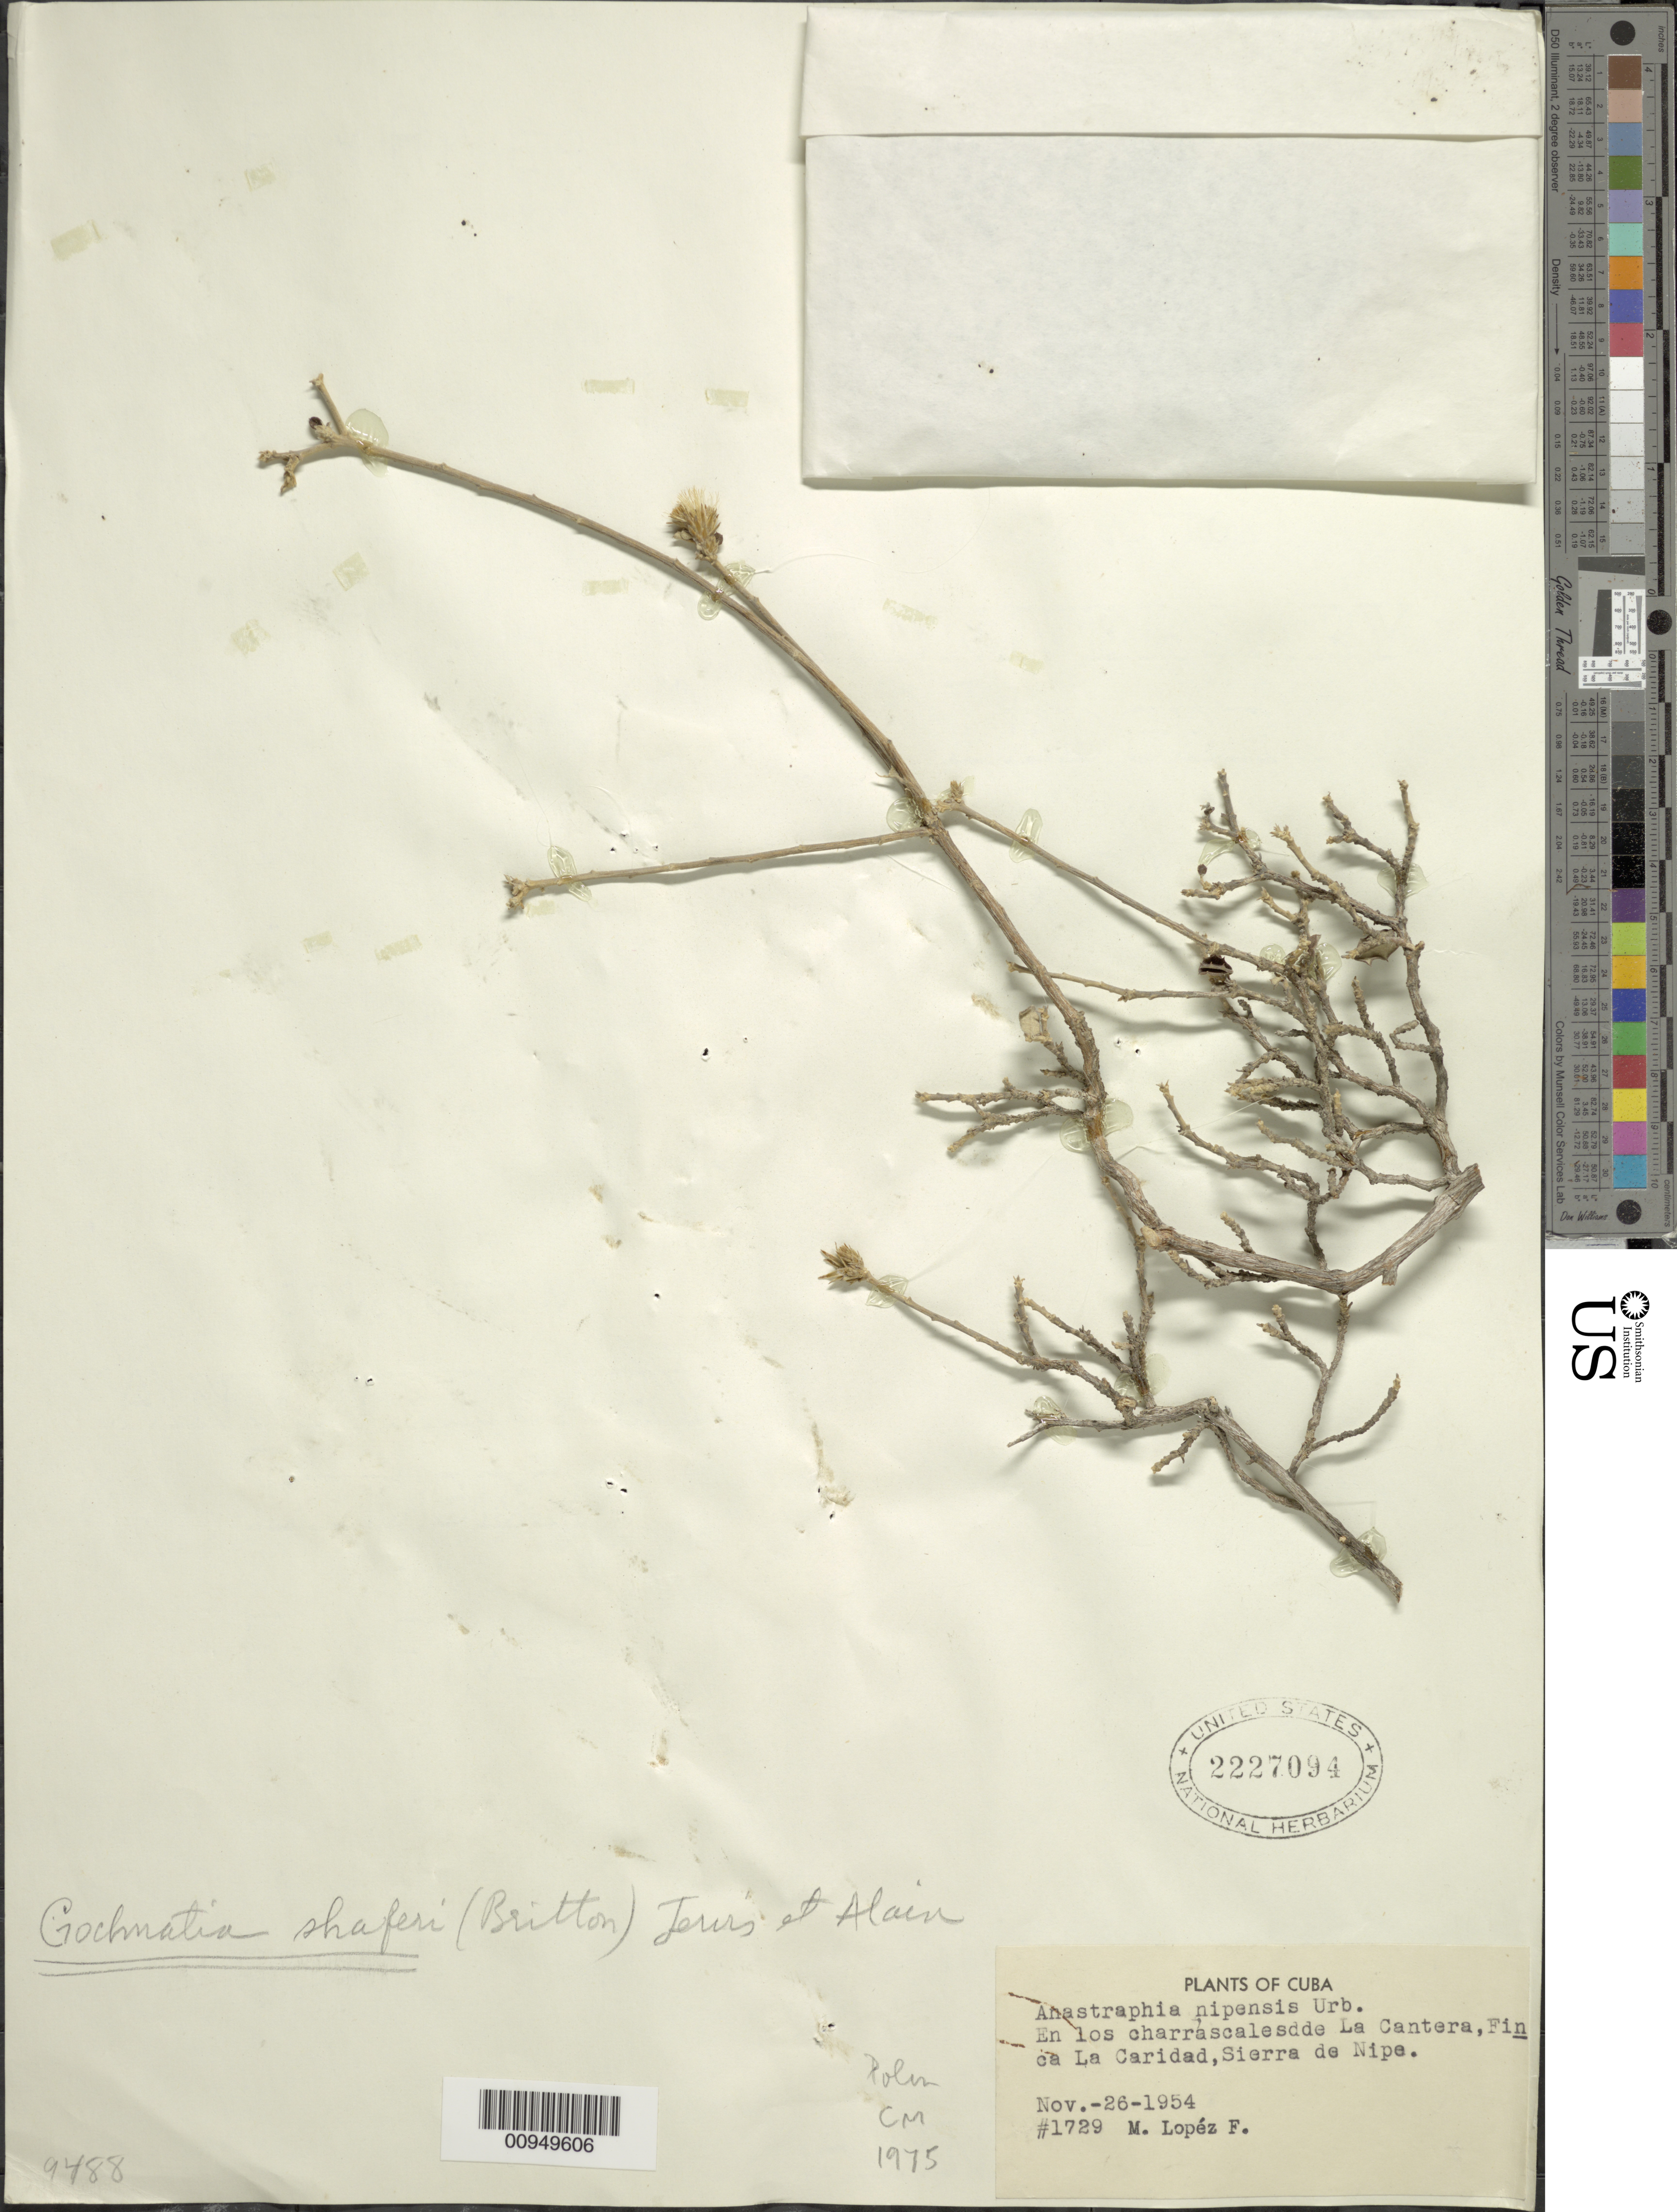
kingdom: Plantae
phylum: Tracheophyta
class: Magnoliopsida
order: Asterales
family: Asteraceae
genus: Anastraphia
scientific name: Anastraphia shaferi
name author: Britton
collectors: M. López Figueiras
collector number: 1729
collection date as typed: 26 Nov 1954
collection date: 1954-11-26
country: Cuba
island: Cuba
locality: En los charrascalesdde La Cantera, Finca La Caridad, Sierra de Nipe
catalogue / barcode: US 2227094